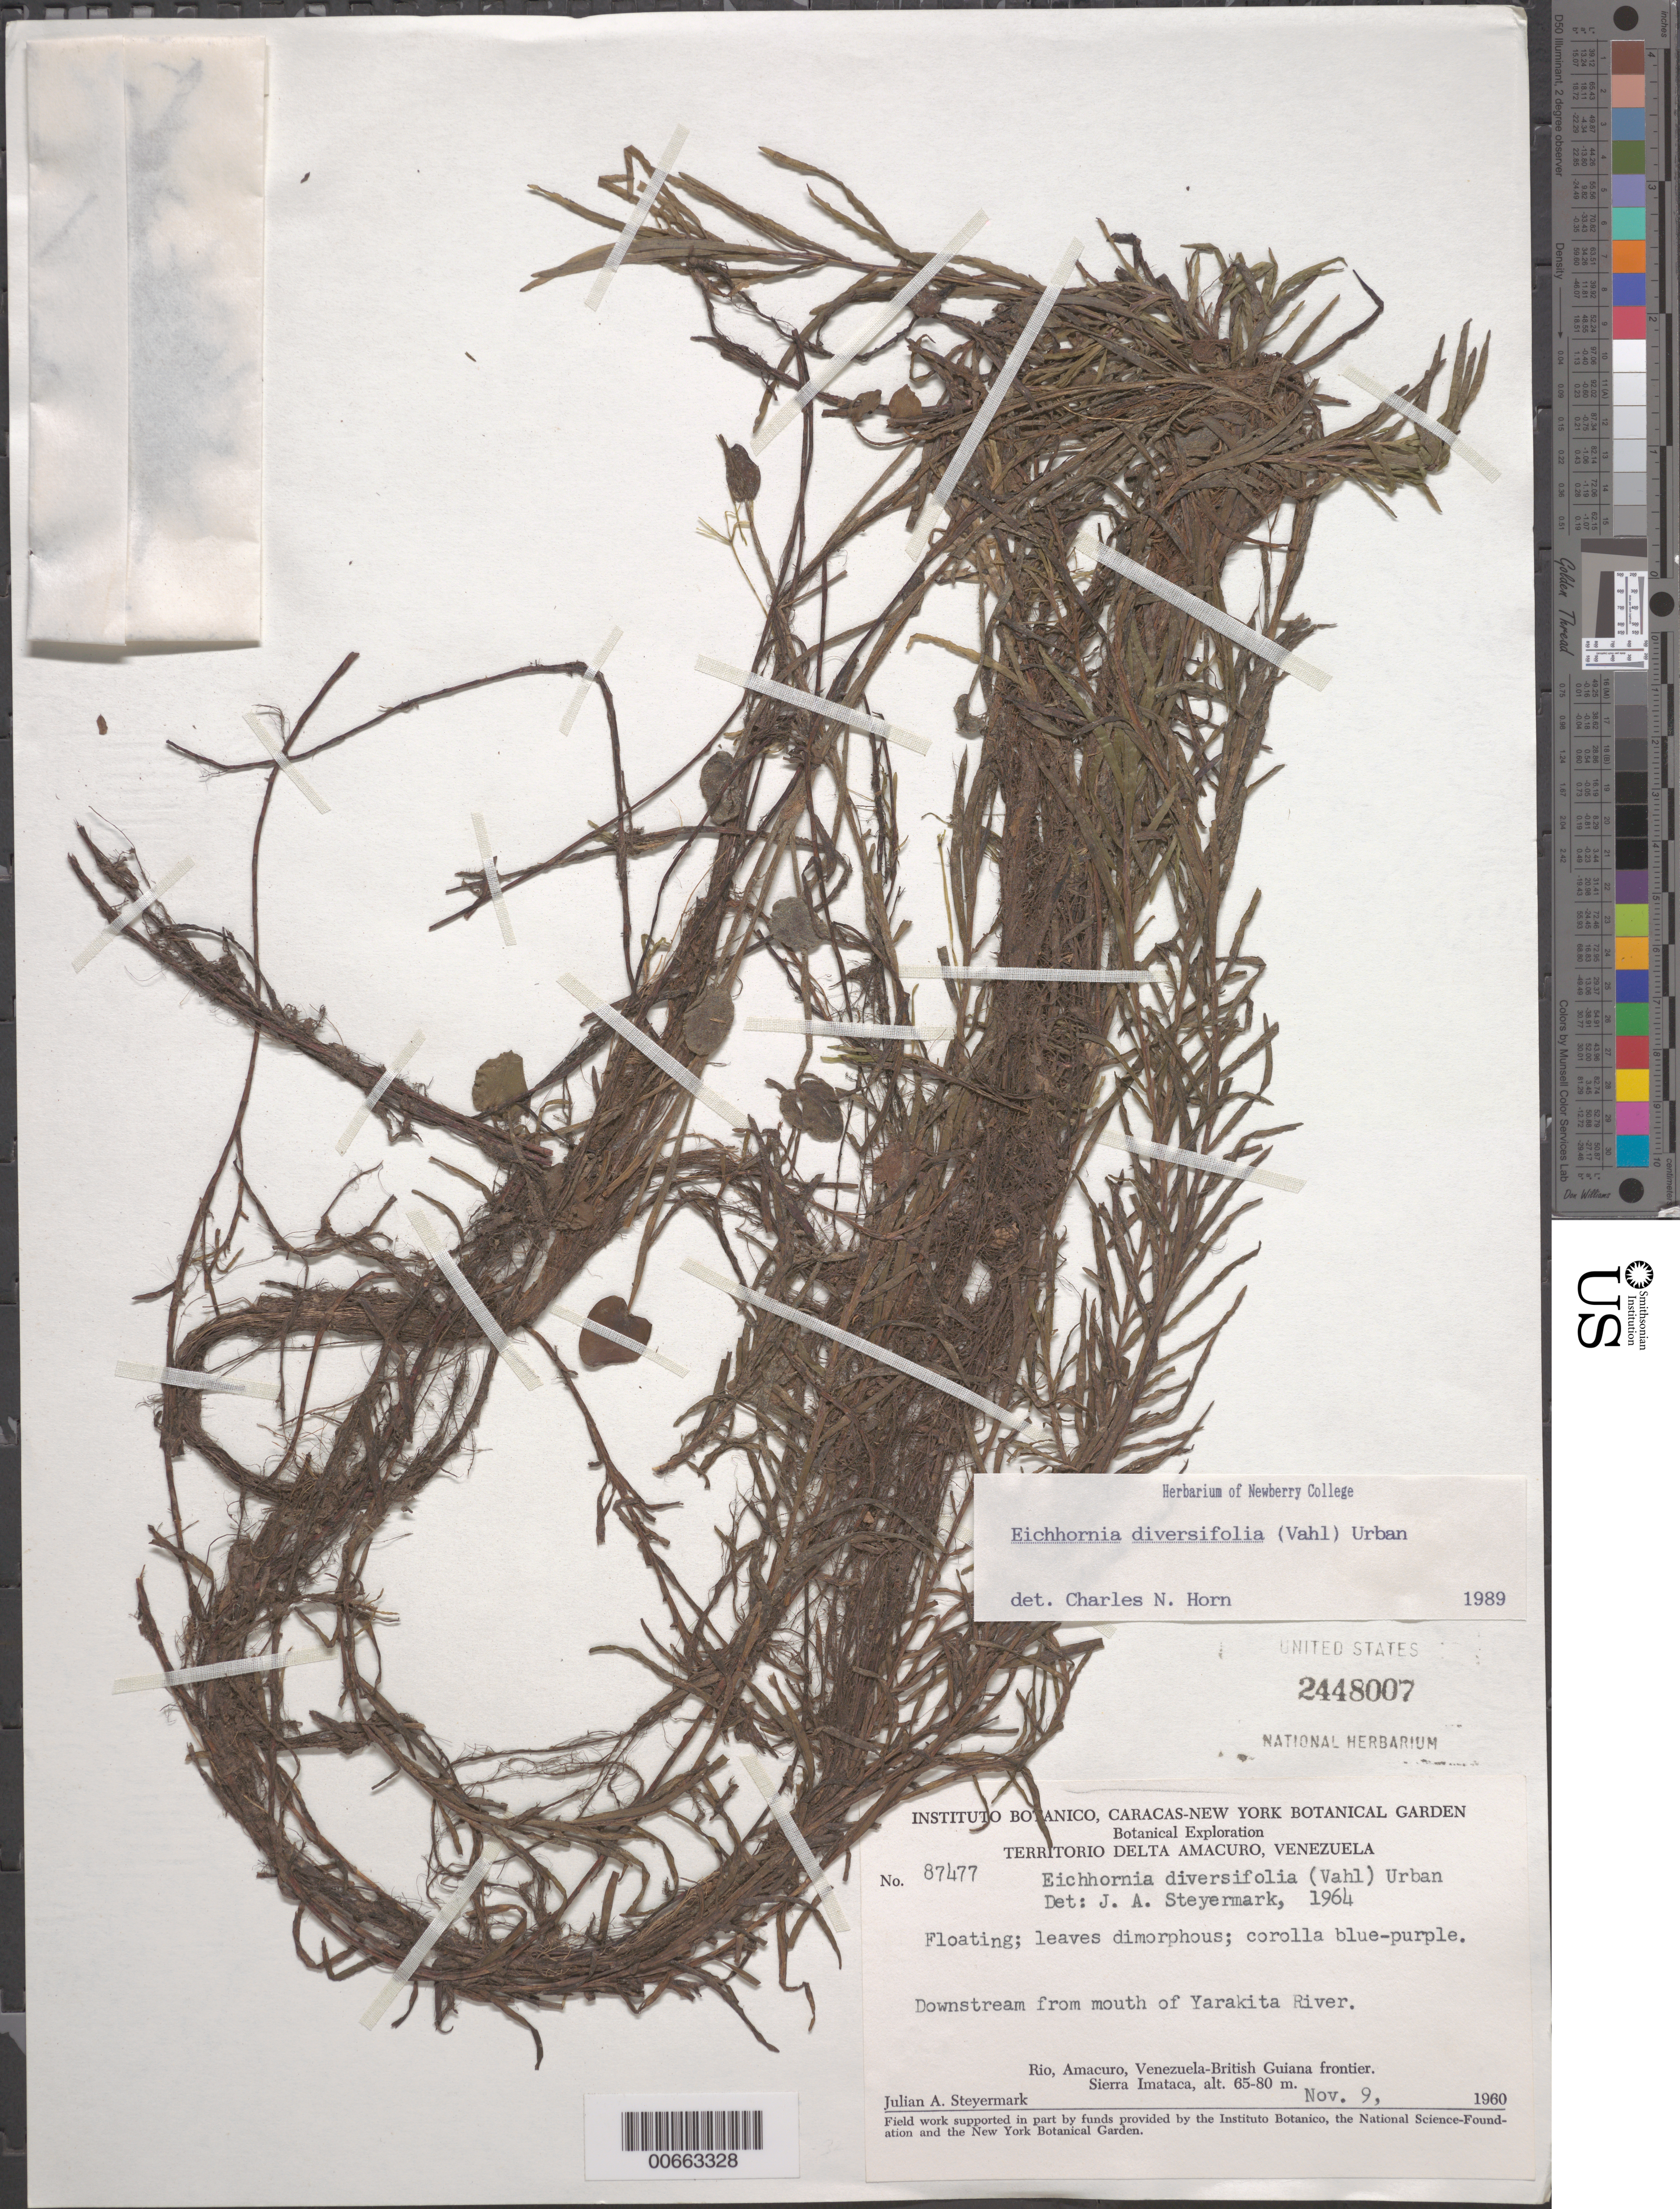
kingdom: Plantae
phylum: Tracheophyta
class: Liliopsida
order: Commelinales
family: Pontederiaceae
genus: Eichhornia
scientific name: Eichhornia diversifolia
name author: (Vahl) Urb.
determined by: Horn, Charles N.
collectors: J. Steyermark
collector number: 87477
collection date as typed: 9-Nov-60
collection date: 1960-11-09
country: Venezuela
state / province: Delta Amacuro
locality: Rio Amacuro, Sierra Imataca, Venezuela-Guyana border; downstream from mouth of Yarakita River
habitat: Floating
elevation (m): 65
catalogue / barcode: US 2448007